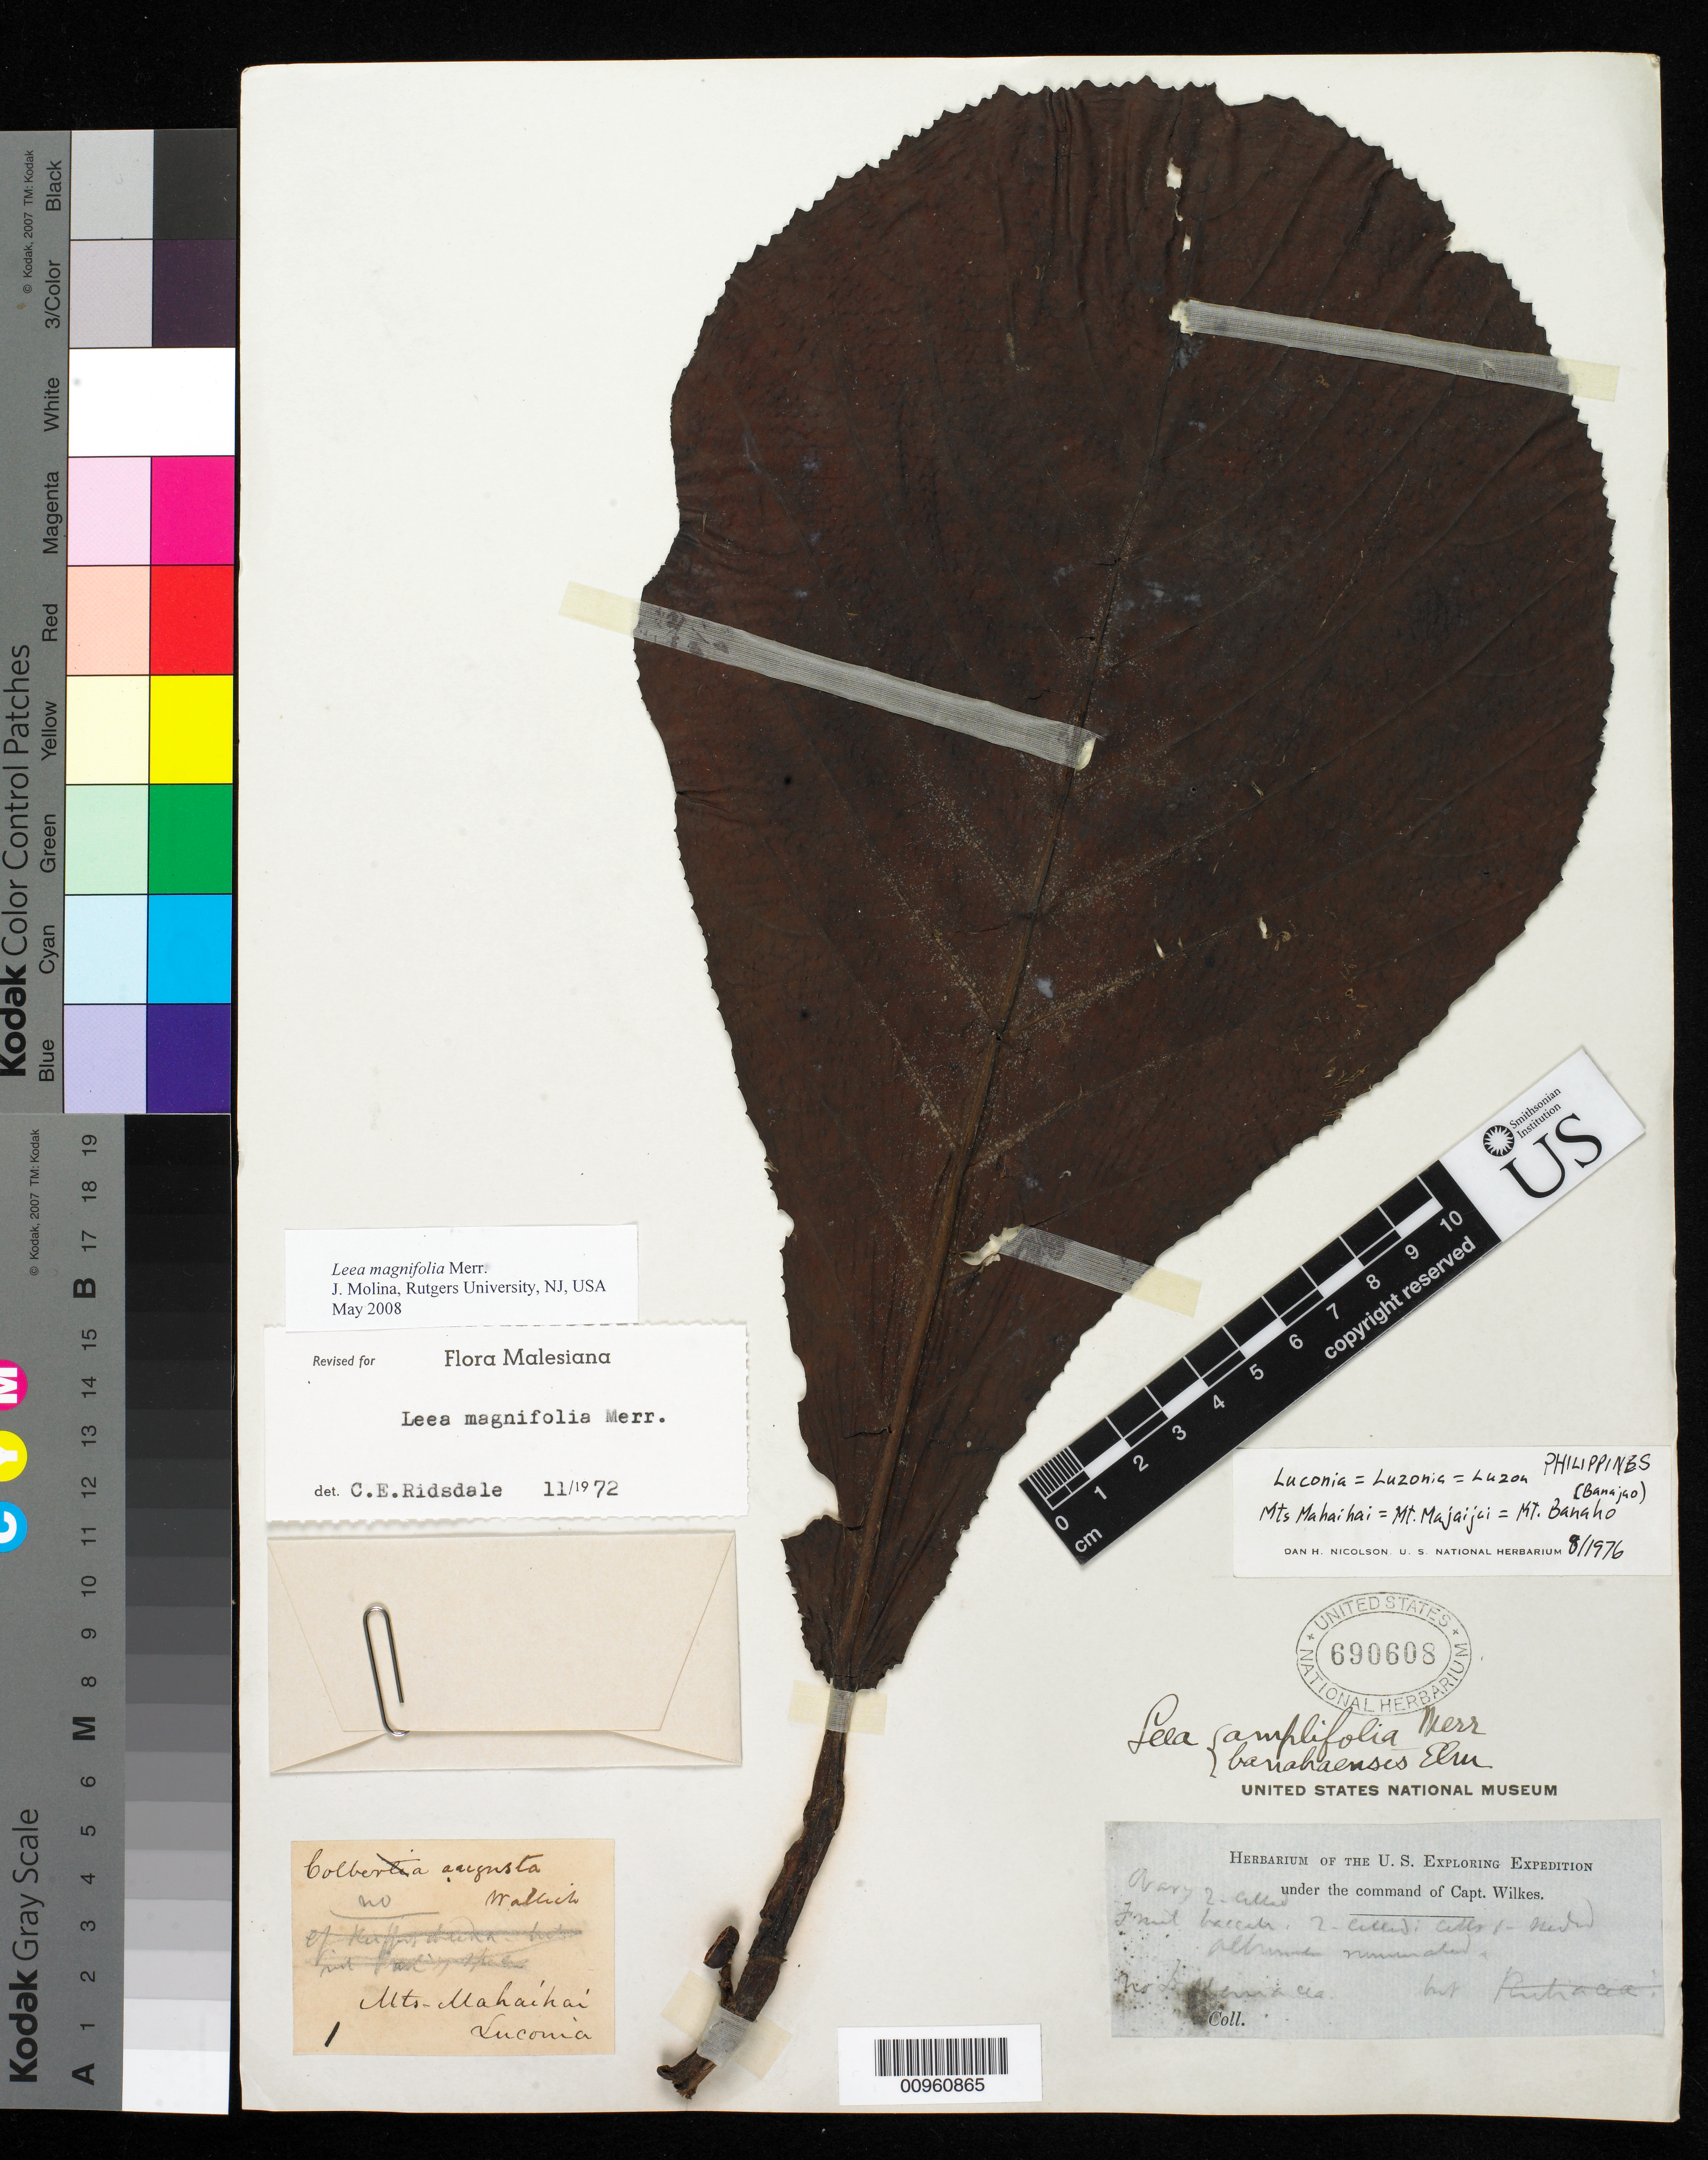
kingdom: Plantae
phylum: Tracheophyta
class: Magnoliopsida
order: Vitales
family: Vitaceae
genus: Leea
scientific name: Leea magnifolia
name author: Merr.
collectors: Wilkes Explor. Exped.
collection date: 1838/1842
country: Philippines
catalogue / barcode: US 690608